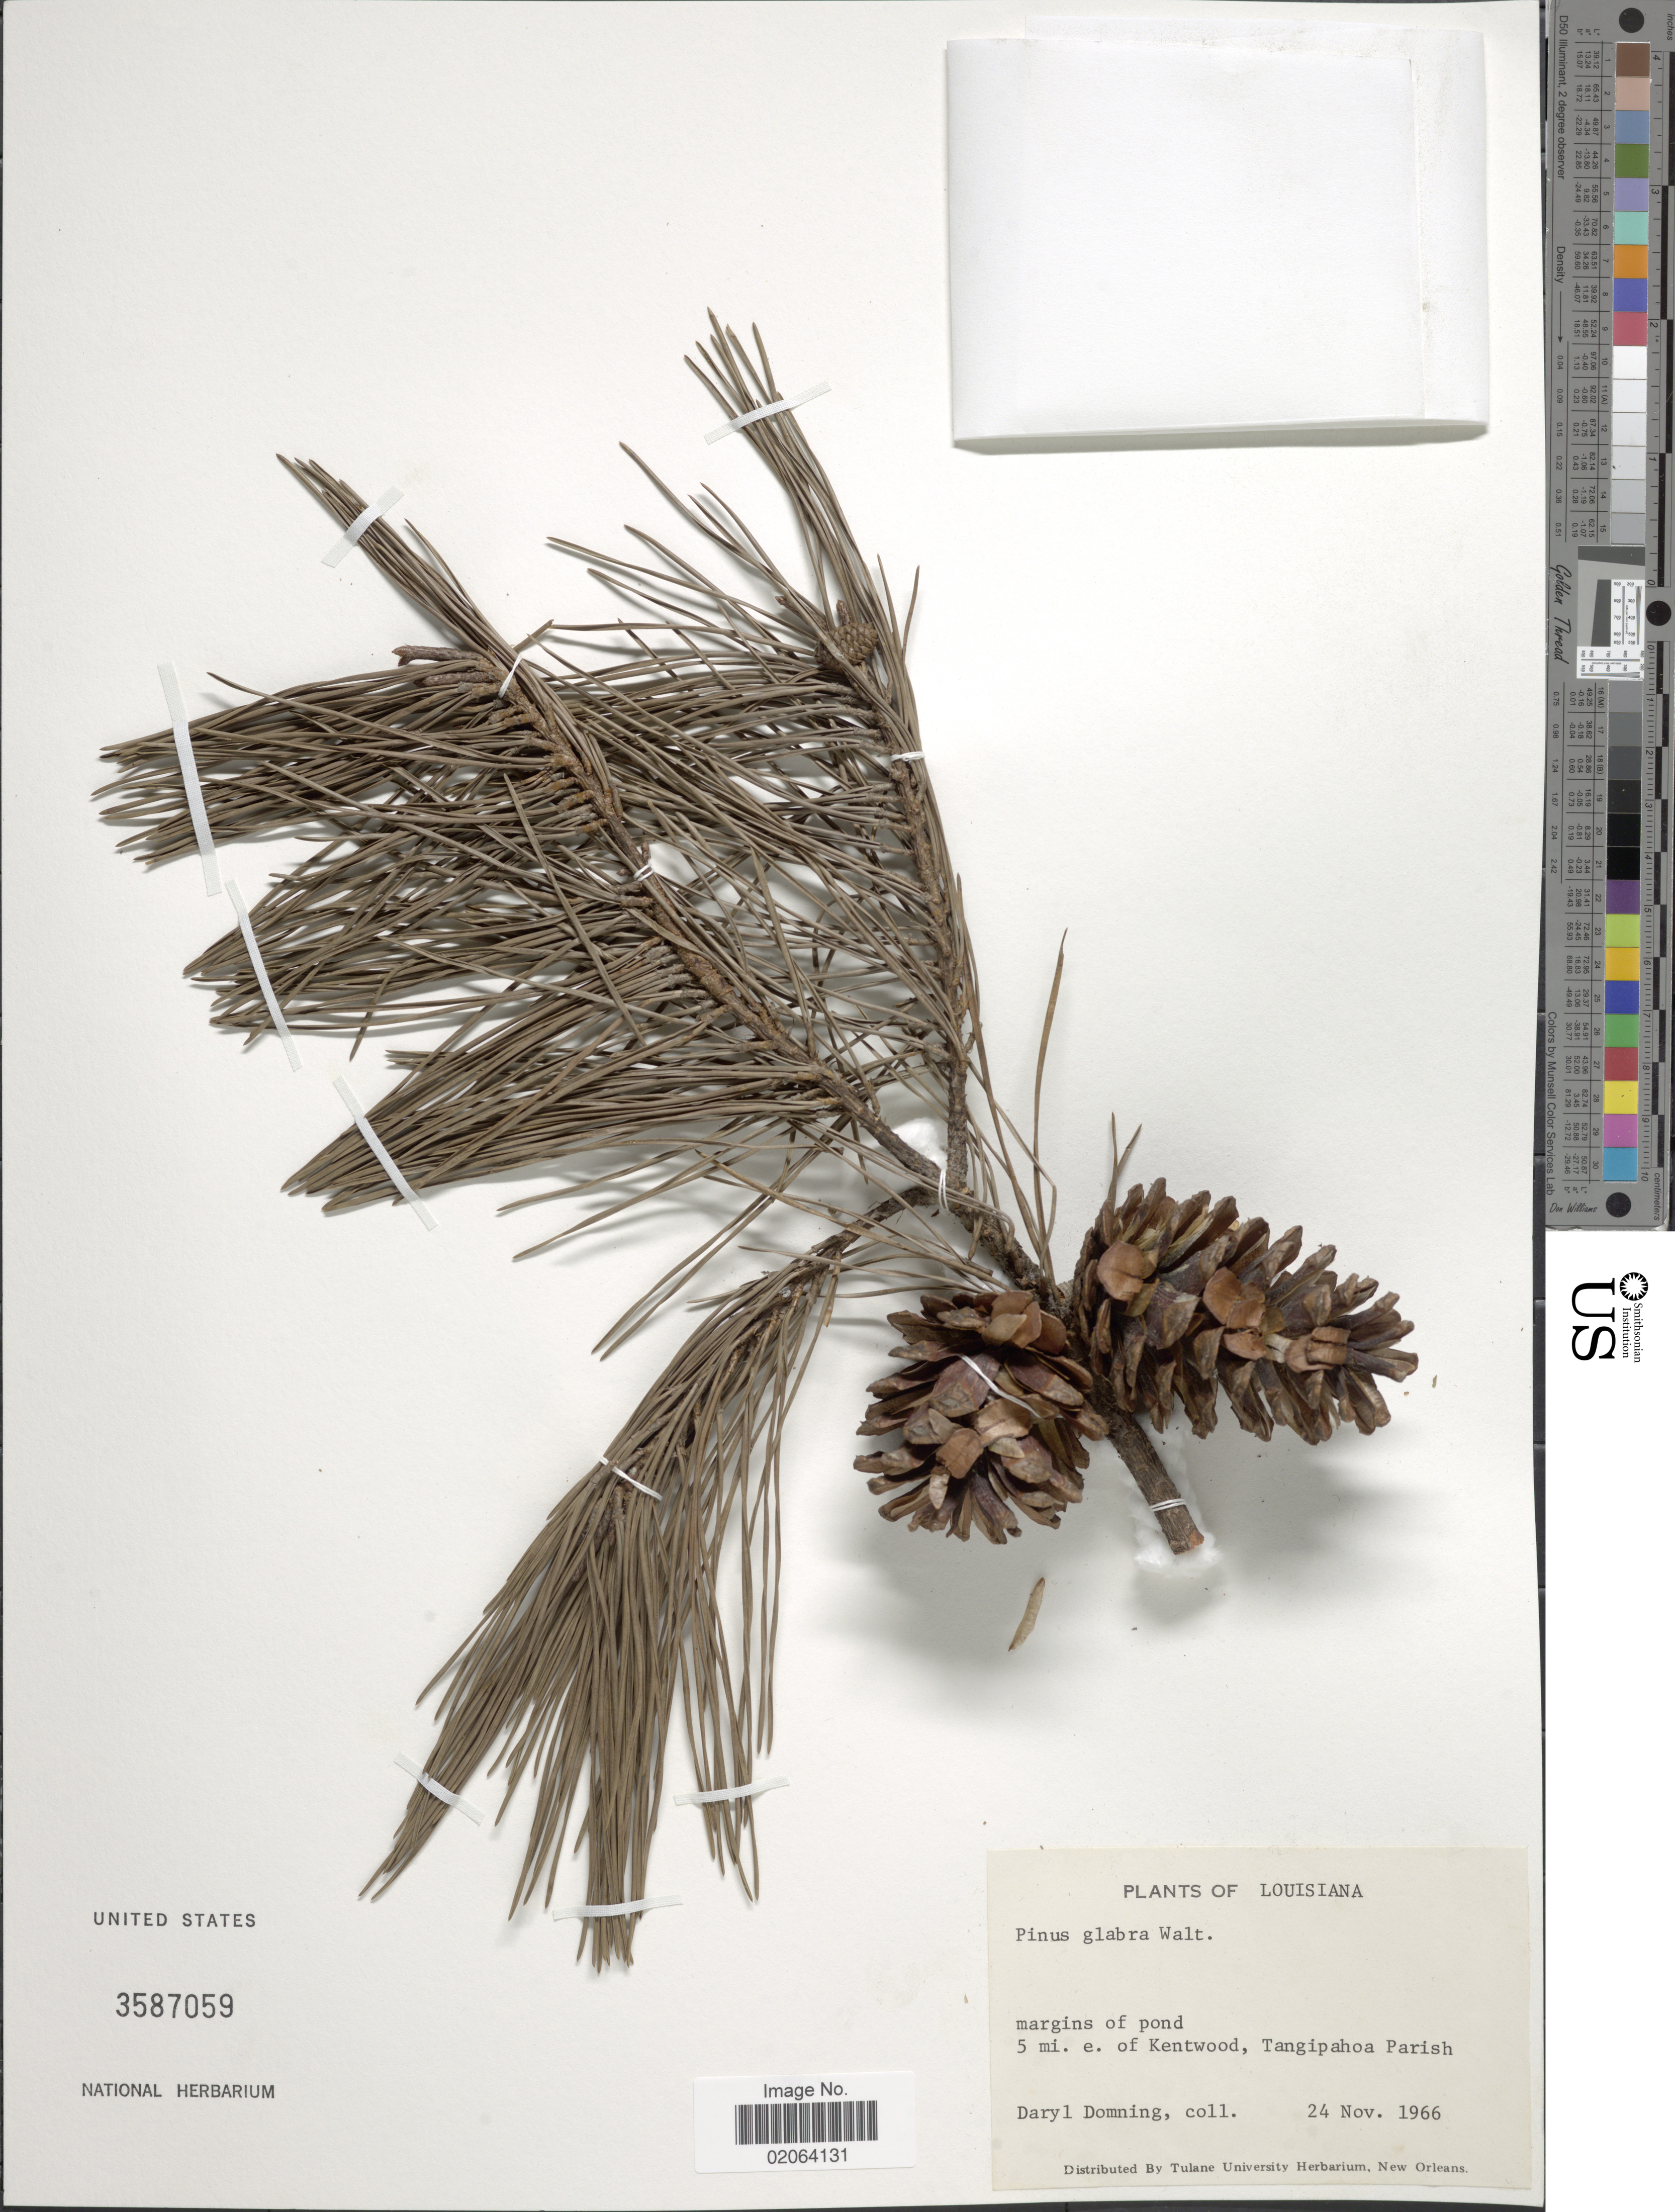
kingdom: Plantae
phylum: Tracheophyta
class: Pinopsida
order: Pinales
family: Pinaceae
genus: Pinus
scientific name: Pinus glabra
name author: Walter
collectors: D. Domning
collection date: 1966-11-24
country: United States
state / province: Louisiana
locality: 5 mi. e. of Kentwood, Tangipahoa Parish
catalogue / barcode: US 3587059